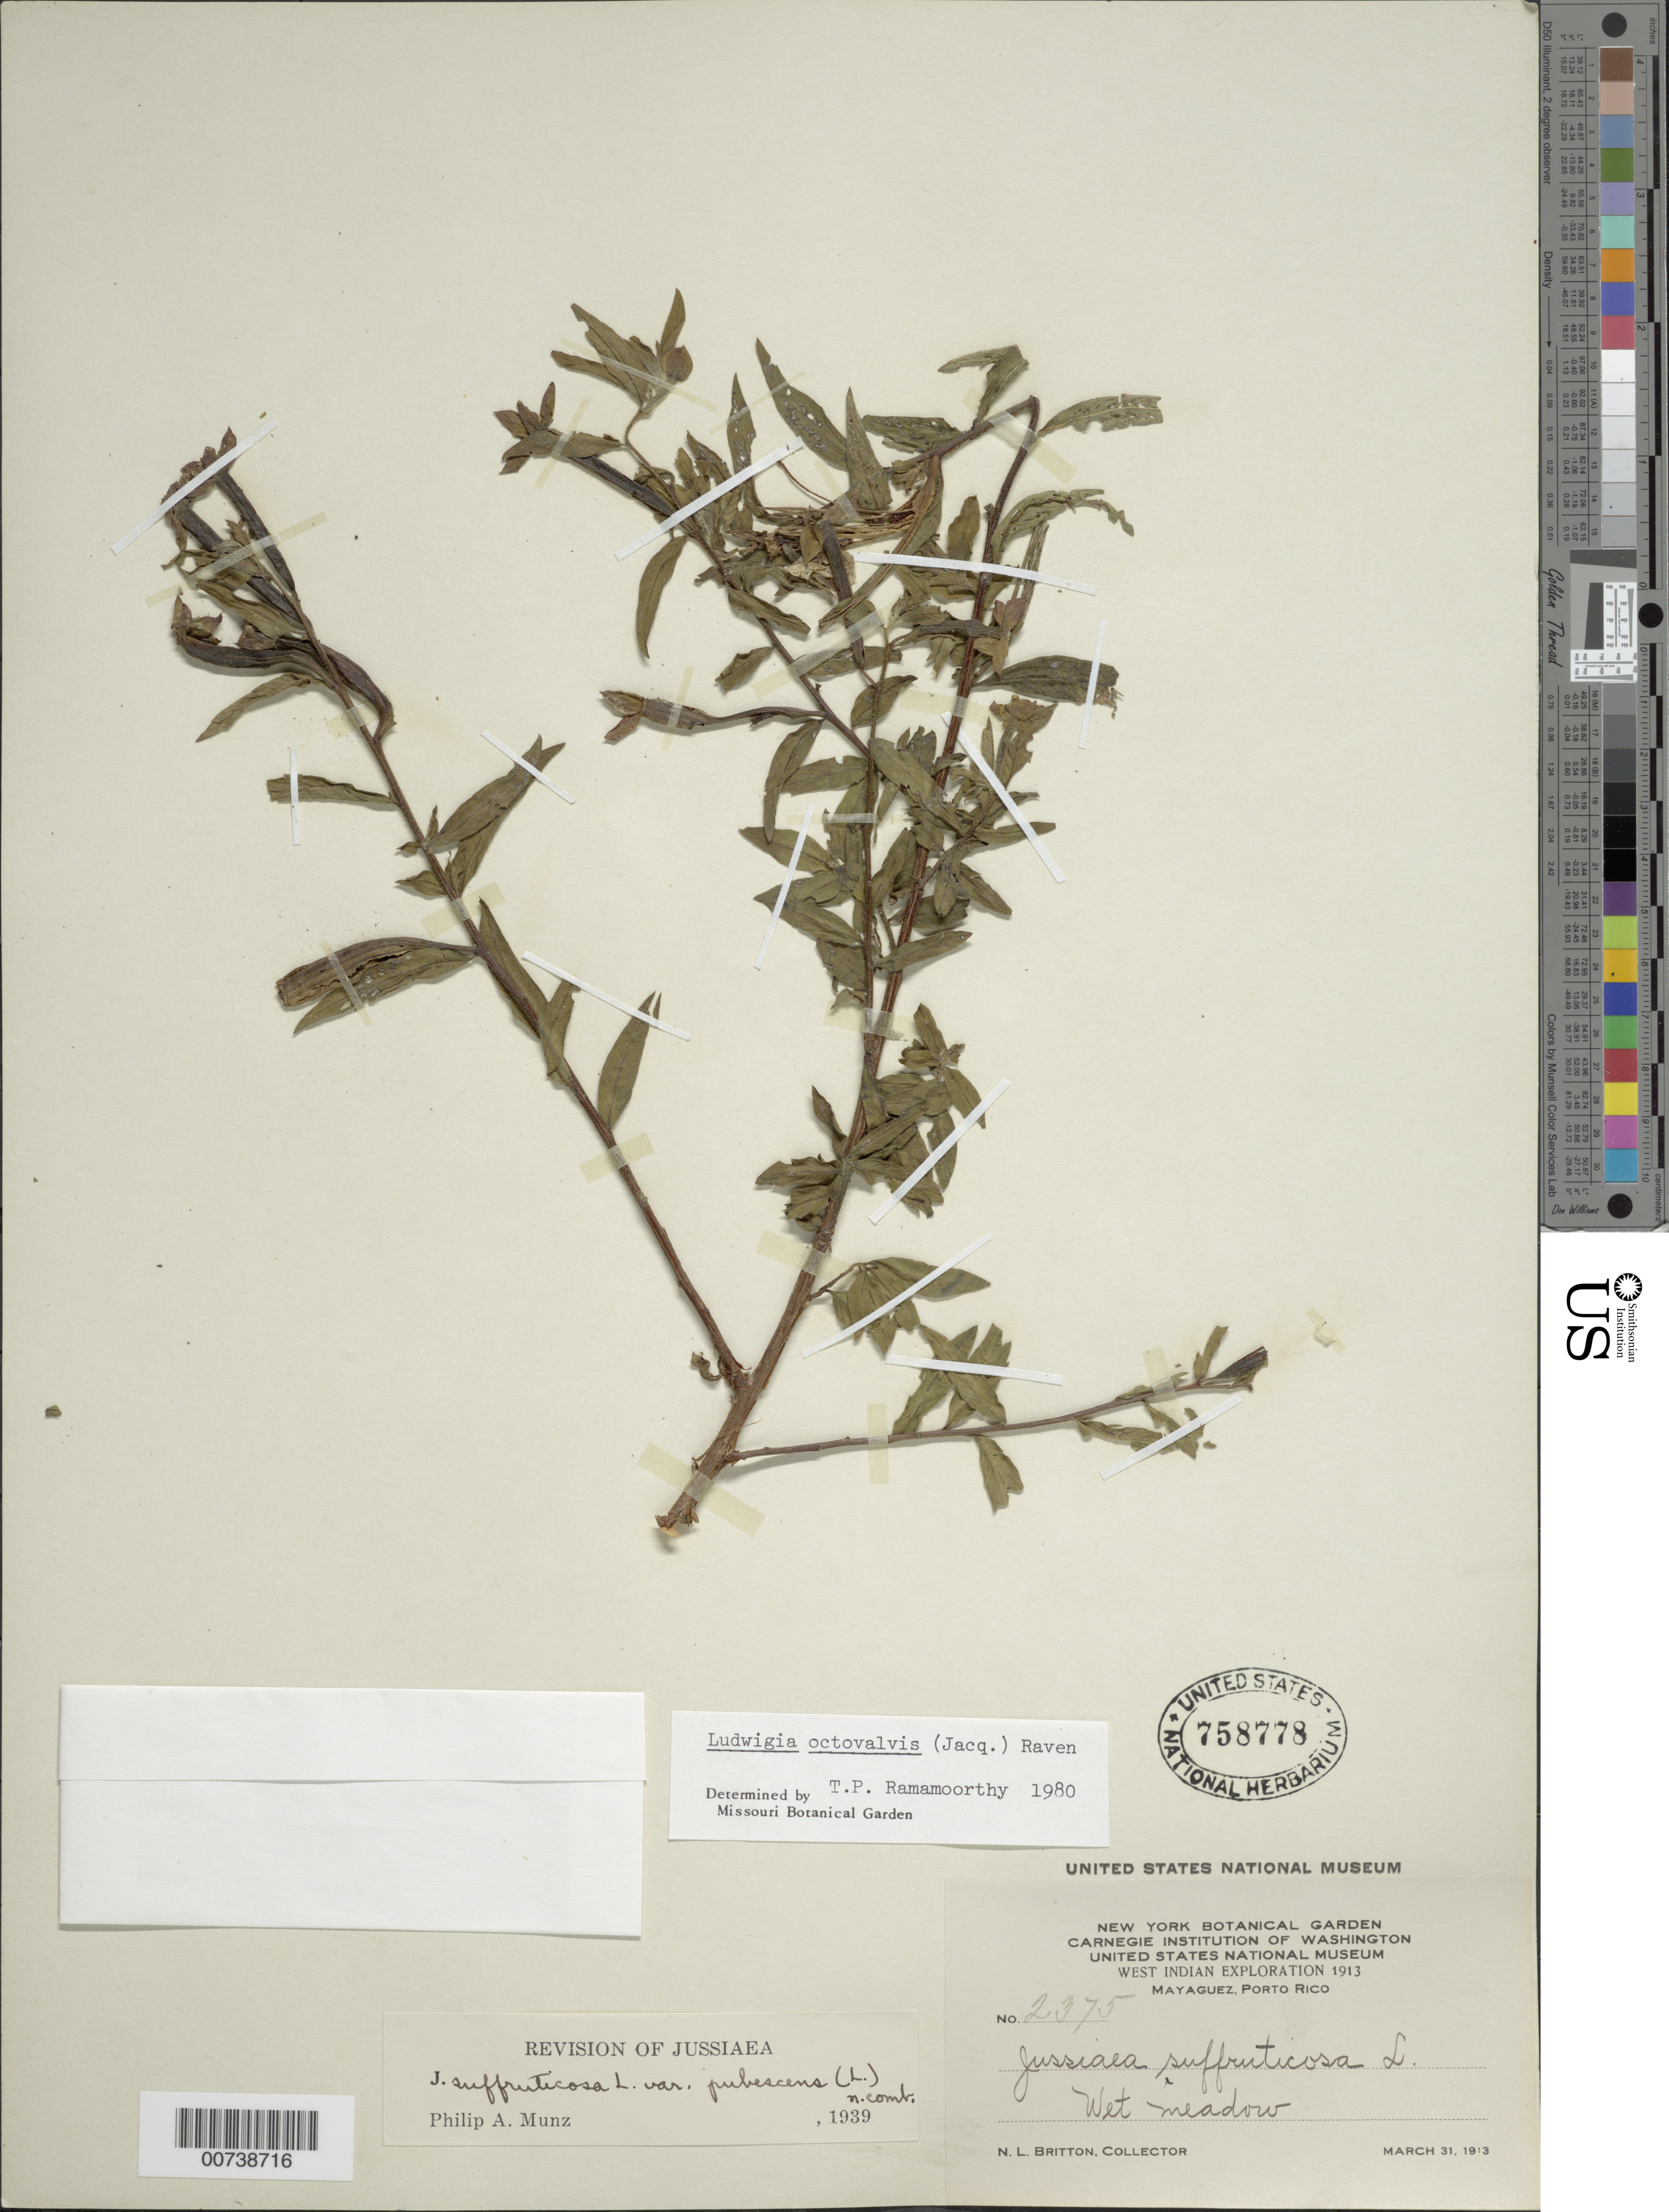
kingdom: Plantae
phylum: Tracheophyta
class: Magnoliopsida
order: Myrtales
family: Onagraceae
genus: Ludwigia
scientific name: Ludwigia octovalvis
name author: (Jacq.) P.H. Raven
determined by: Ramamoorthy, T. P.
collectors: N. Britton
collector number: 2375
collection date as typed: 31 Mar 1913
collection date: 1913-03-31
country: Puerto Rico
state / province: Mayagüez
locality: Mayaguez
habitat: Wet meadow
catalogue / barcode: US 758778